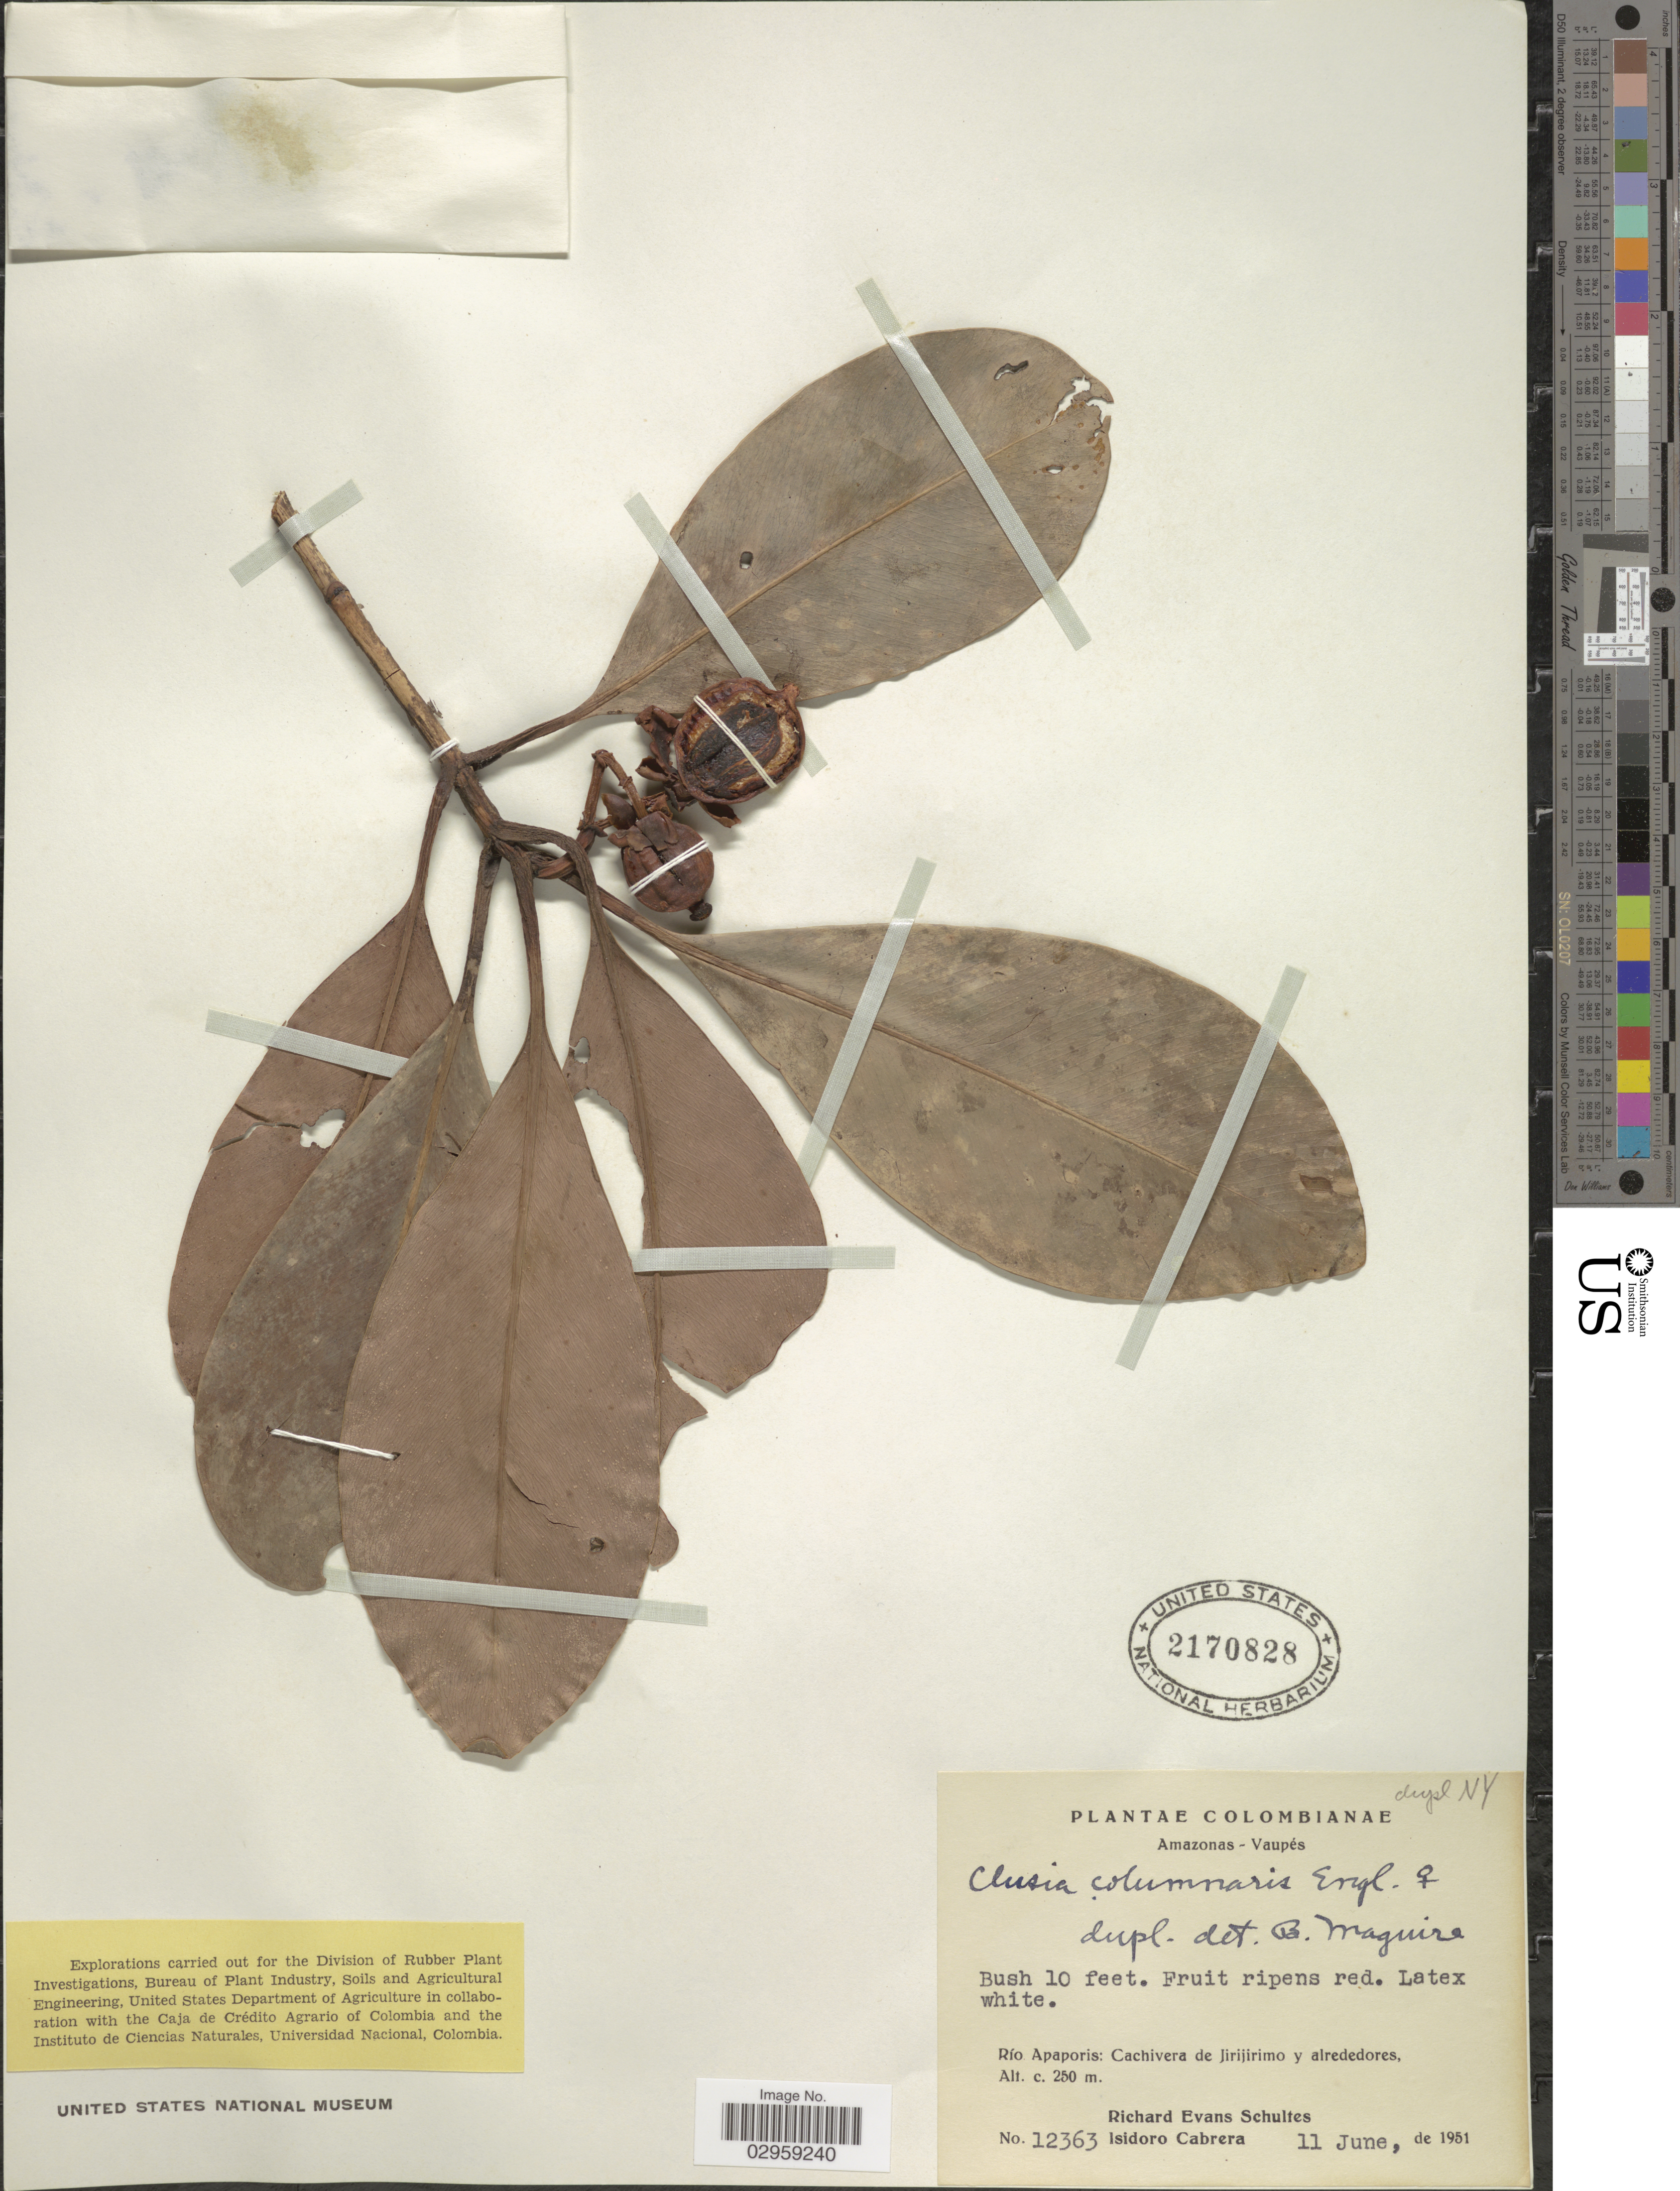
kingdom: Plantae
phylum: Tracheophyta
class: Magnoliopsida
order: Malpighiales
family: Clusiaceae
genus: Clusia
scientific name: Clusia columnaris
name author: Engl.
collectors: R. E. Schultes & I. Cabrera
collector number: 12363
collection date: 1951-06-11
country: Colombia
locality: Amazonas-Vaupés. Río Apaporis: Cachivera de Jirijirimo y alrededores.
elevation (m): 250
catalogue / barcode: US 2170828